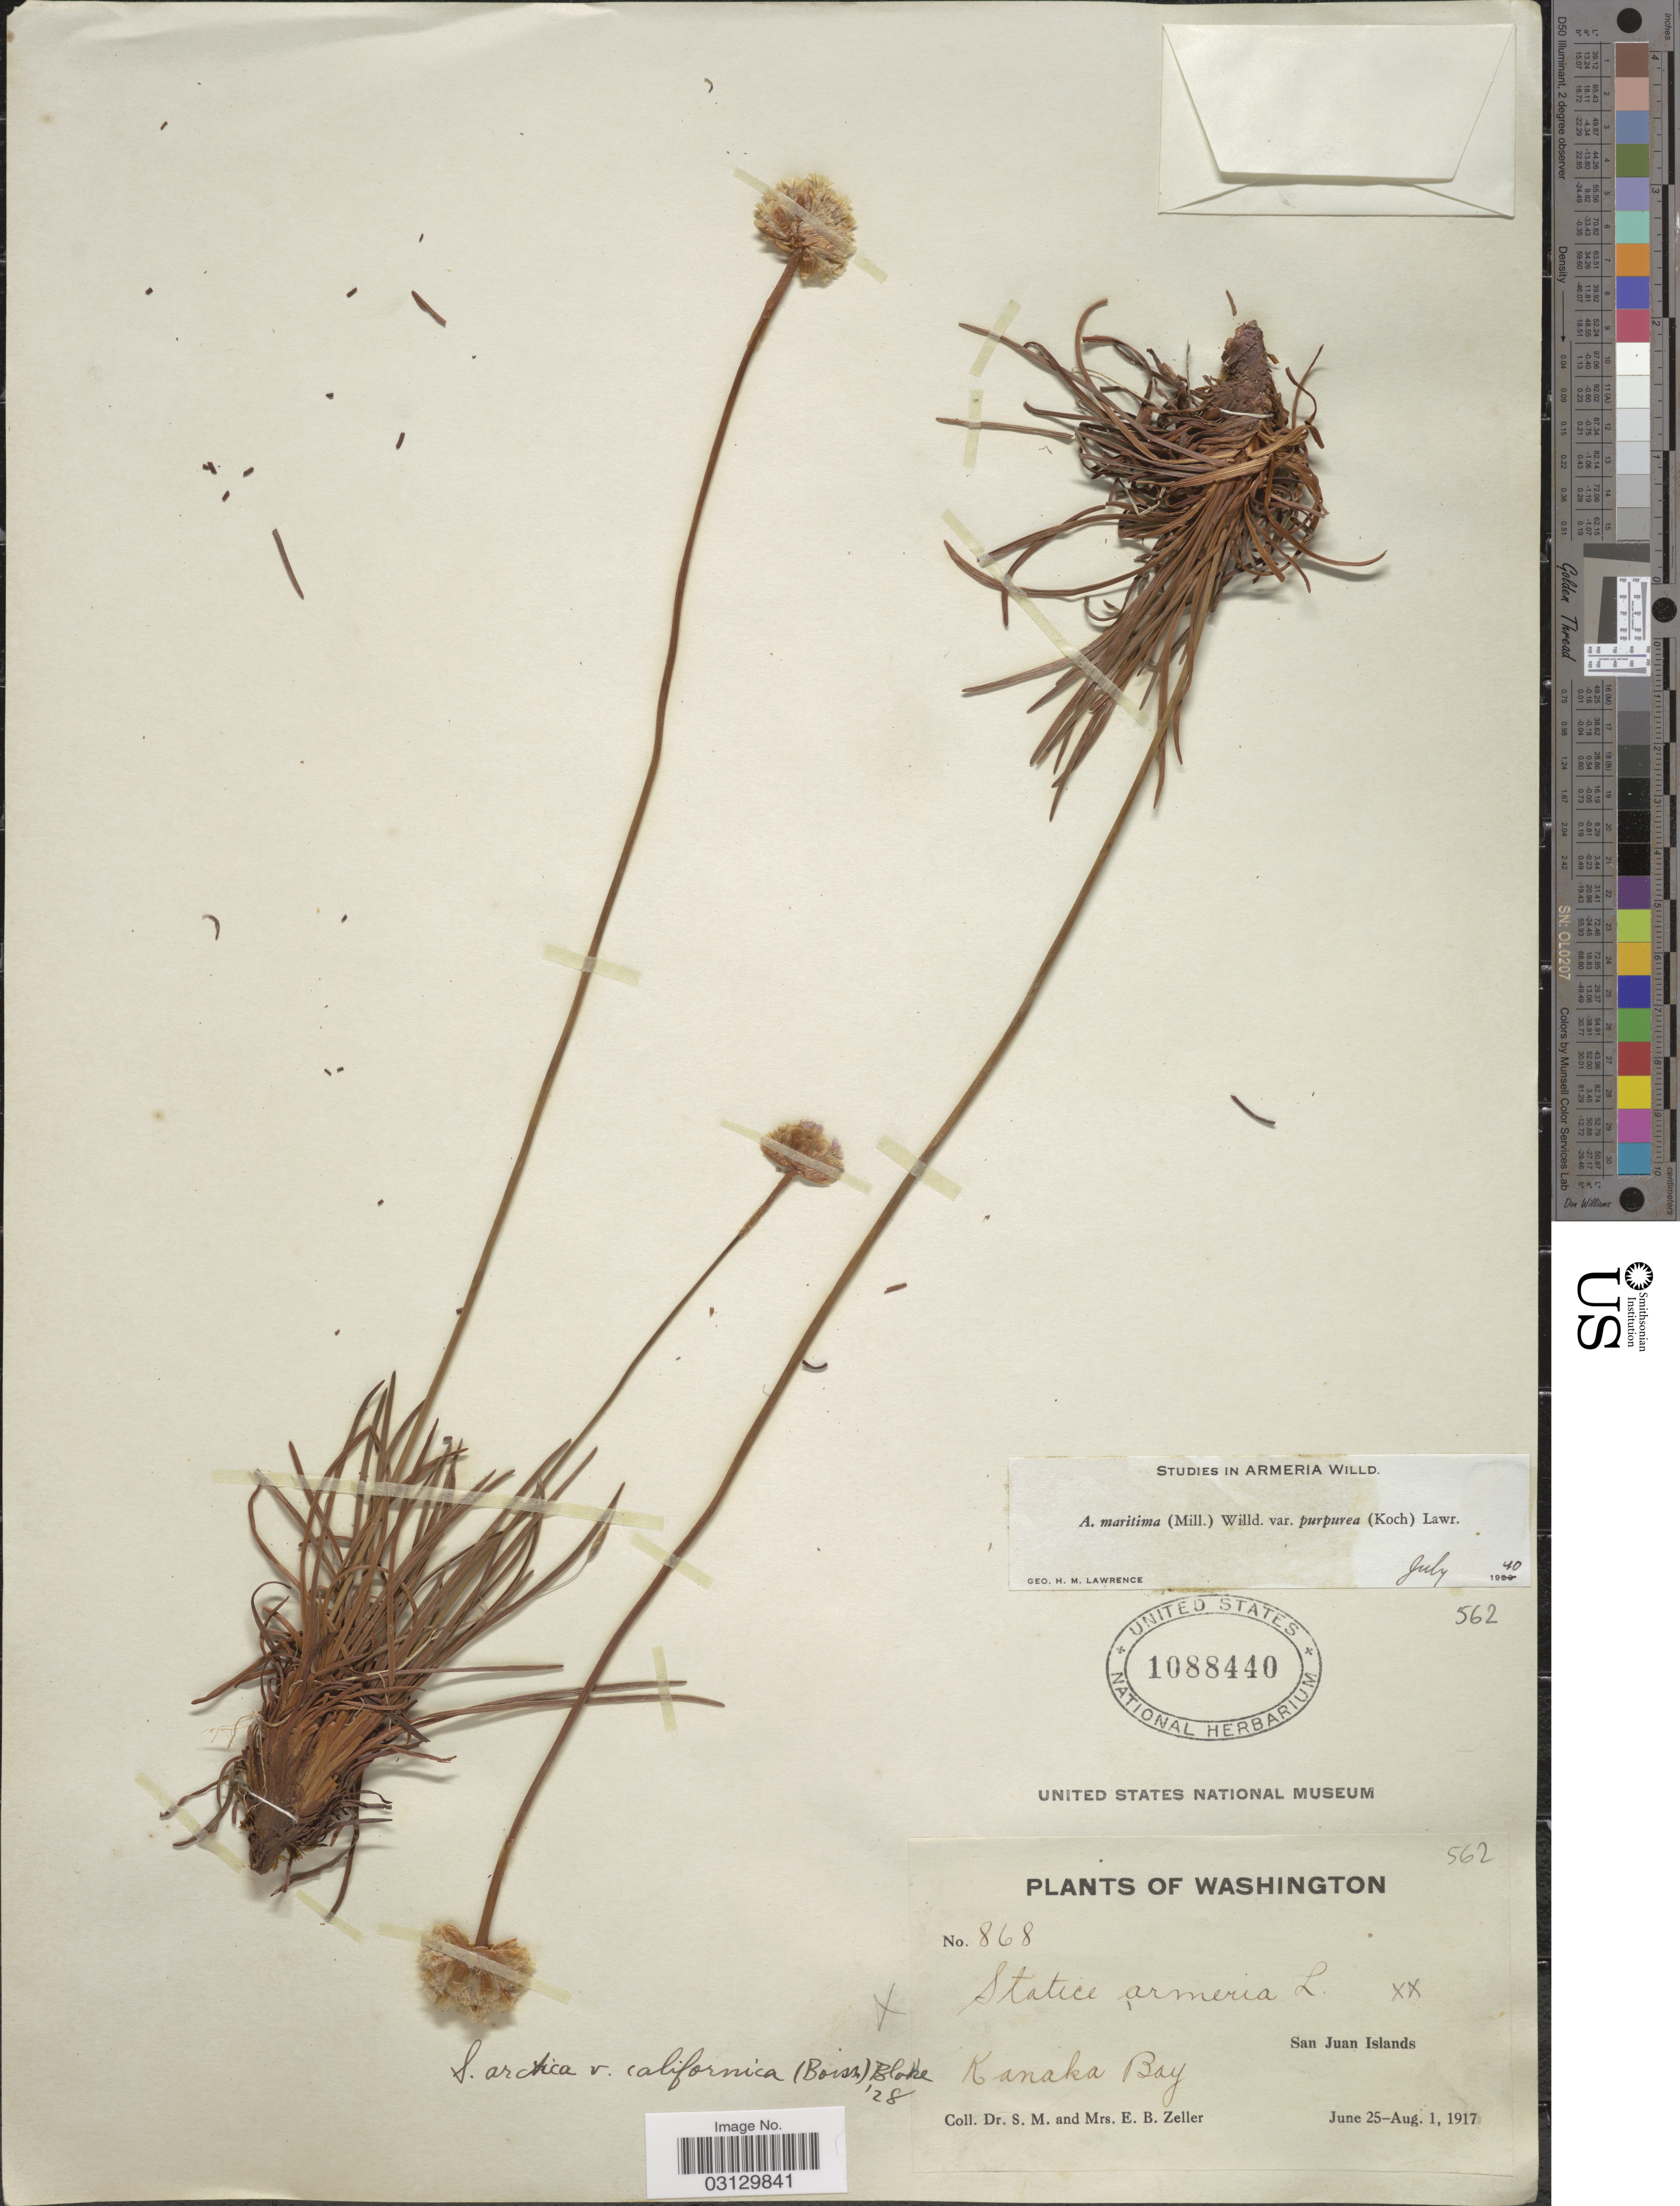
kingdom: Plantae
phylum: Tracheophyta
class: Magnoliopsida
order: Caryophyllales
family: Plumbaginaceae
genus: Armeria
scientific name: Armeria maritima subsp. californica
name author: (Boiss.) A.E. Porsild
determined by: Strong, Mark T., (BOT), Smithsonian Institution - National Museum of Natural History (UNITED STATES)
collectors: S. Zeller & E. Zeller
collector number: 868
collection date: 1917-06-25/1917-08-01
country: United States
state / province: Washington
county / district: San Juan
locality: Kanaka Bay, San Juan Islands.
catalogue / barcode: US 1088440